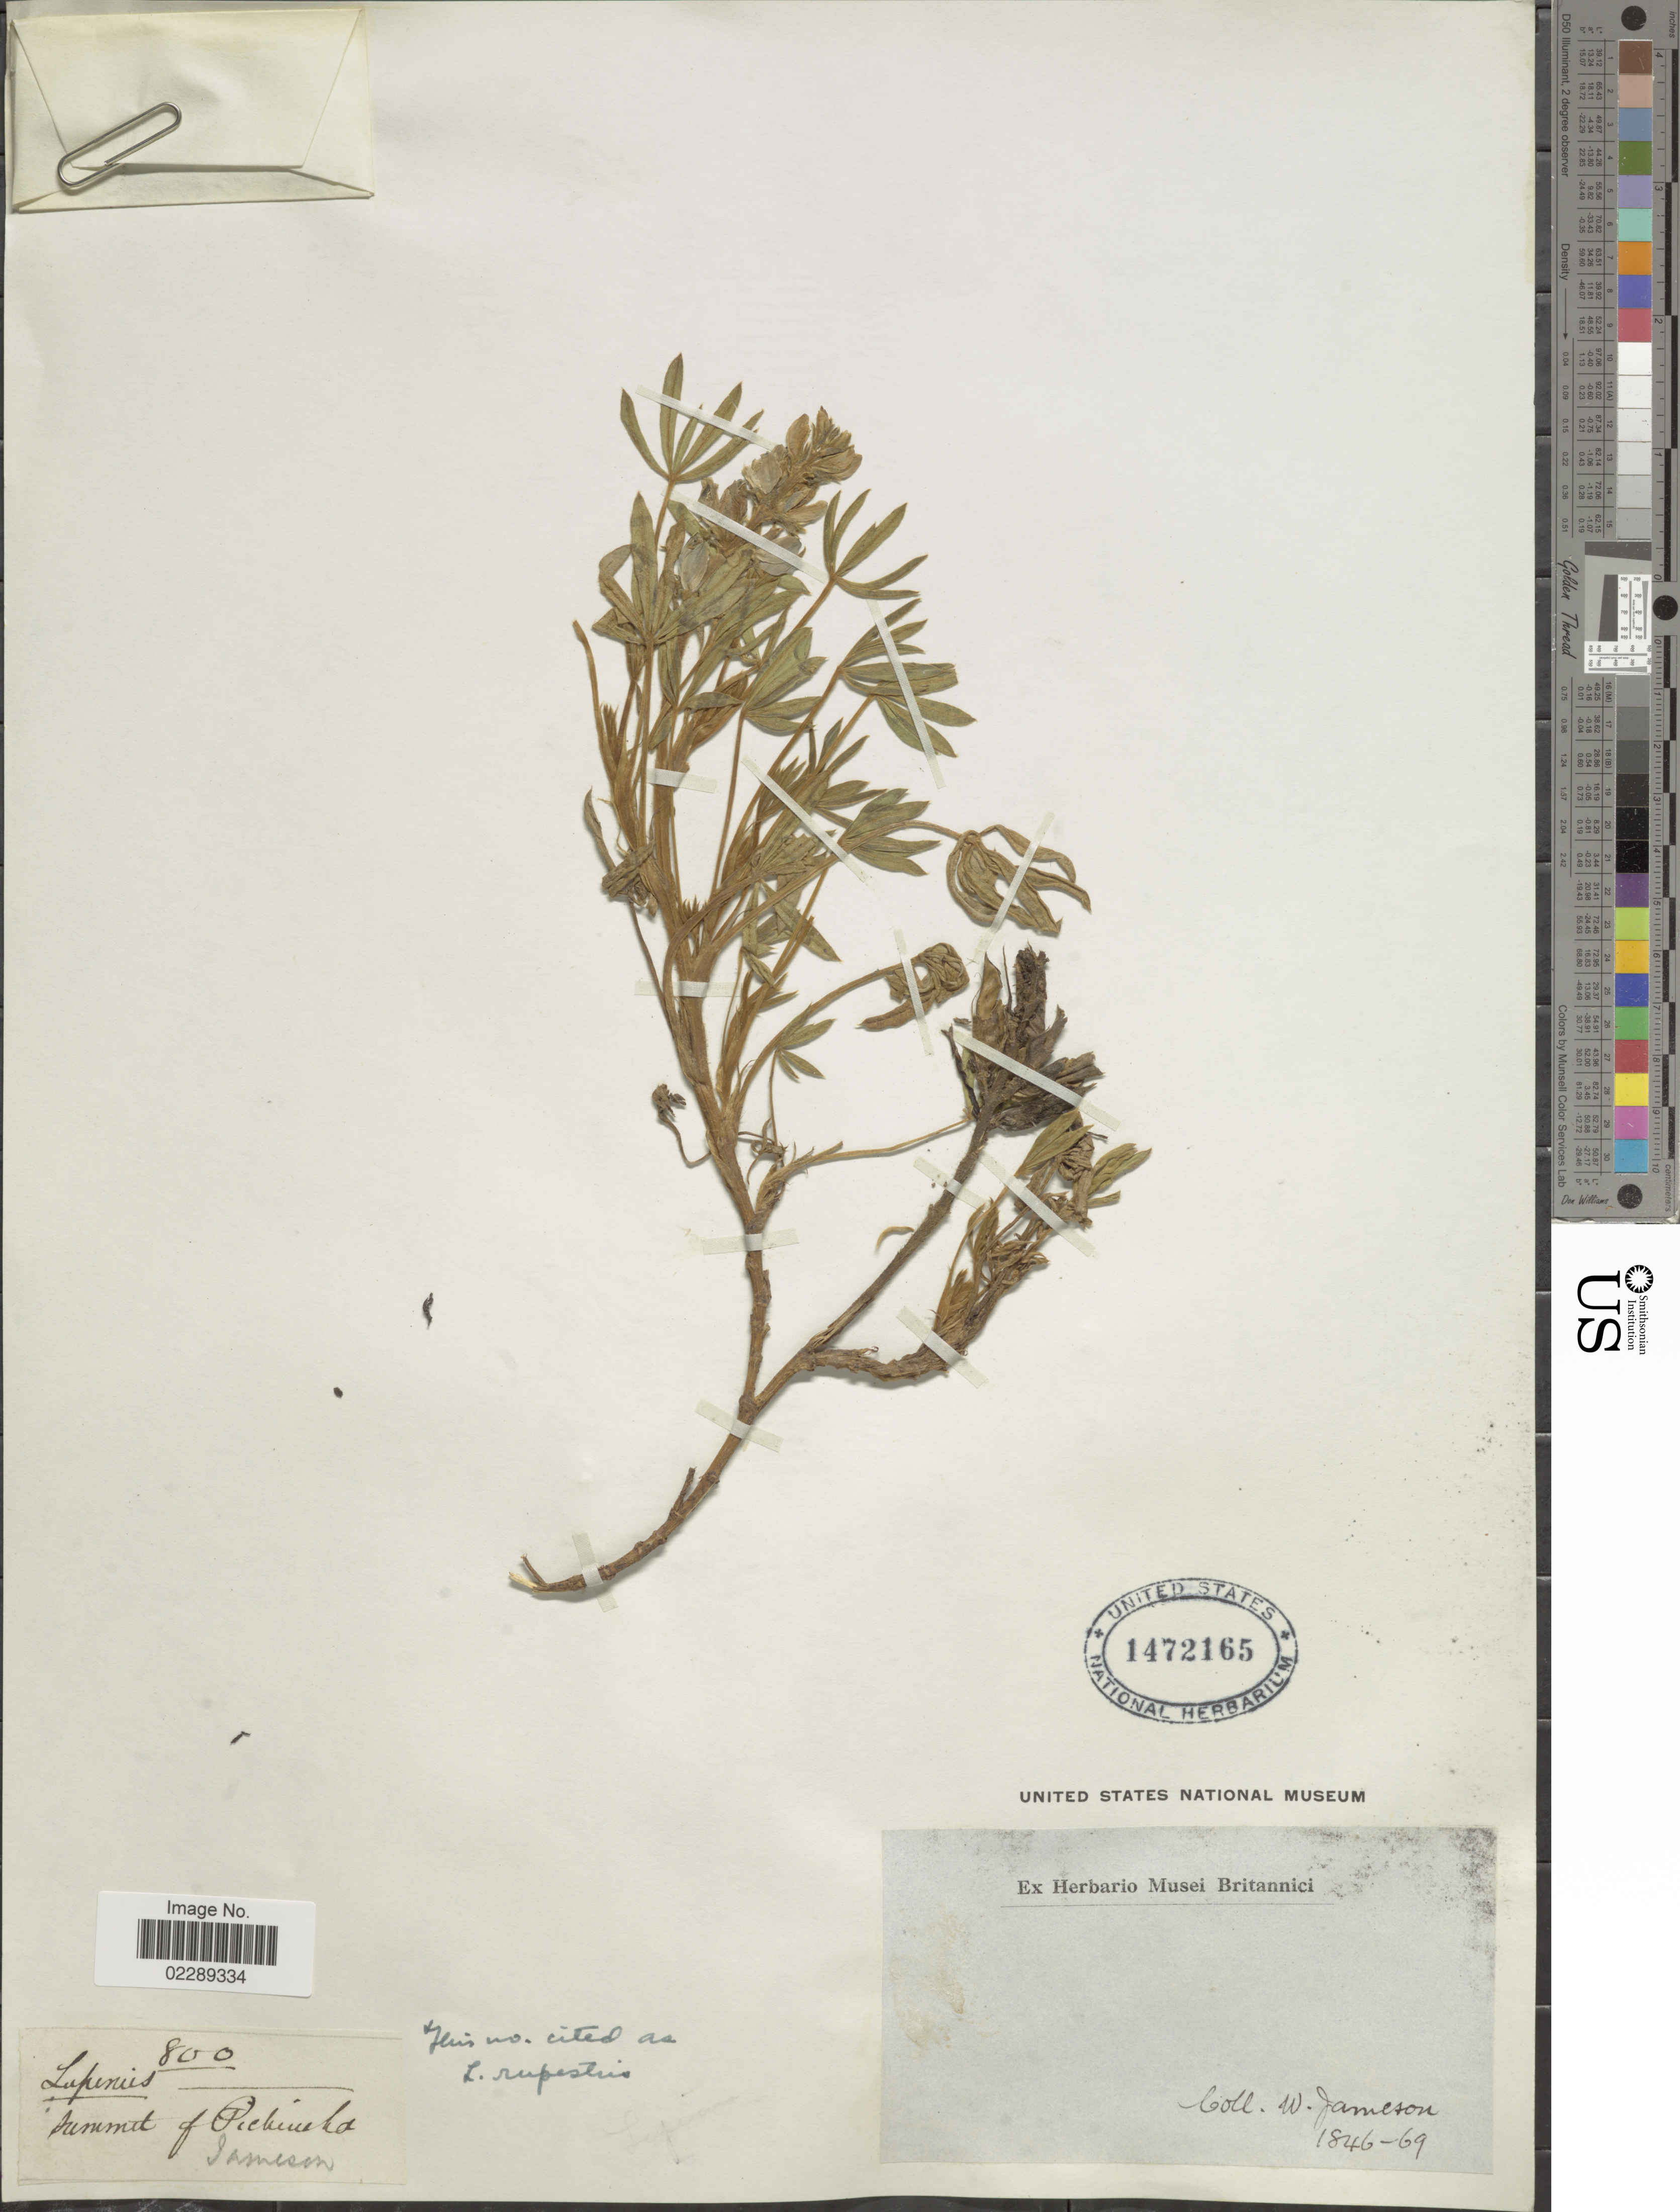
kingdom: Plantae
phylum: Tracheophyta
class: Magnoliopsida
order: Fabales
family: Fabaceae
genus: Lupinus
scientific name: Lupinus rupestris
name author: Kunth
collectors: W. Jameson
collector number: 800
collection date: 1846/1869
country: Ecuador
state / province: Pichincha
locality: Summit of Pichincha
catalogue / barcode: US 1472165